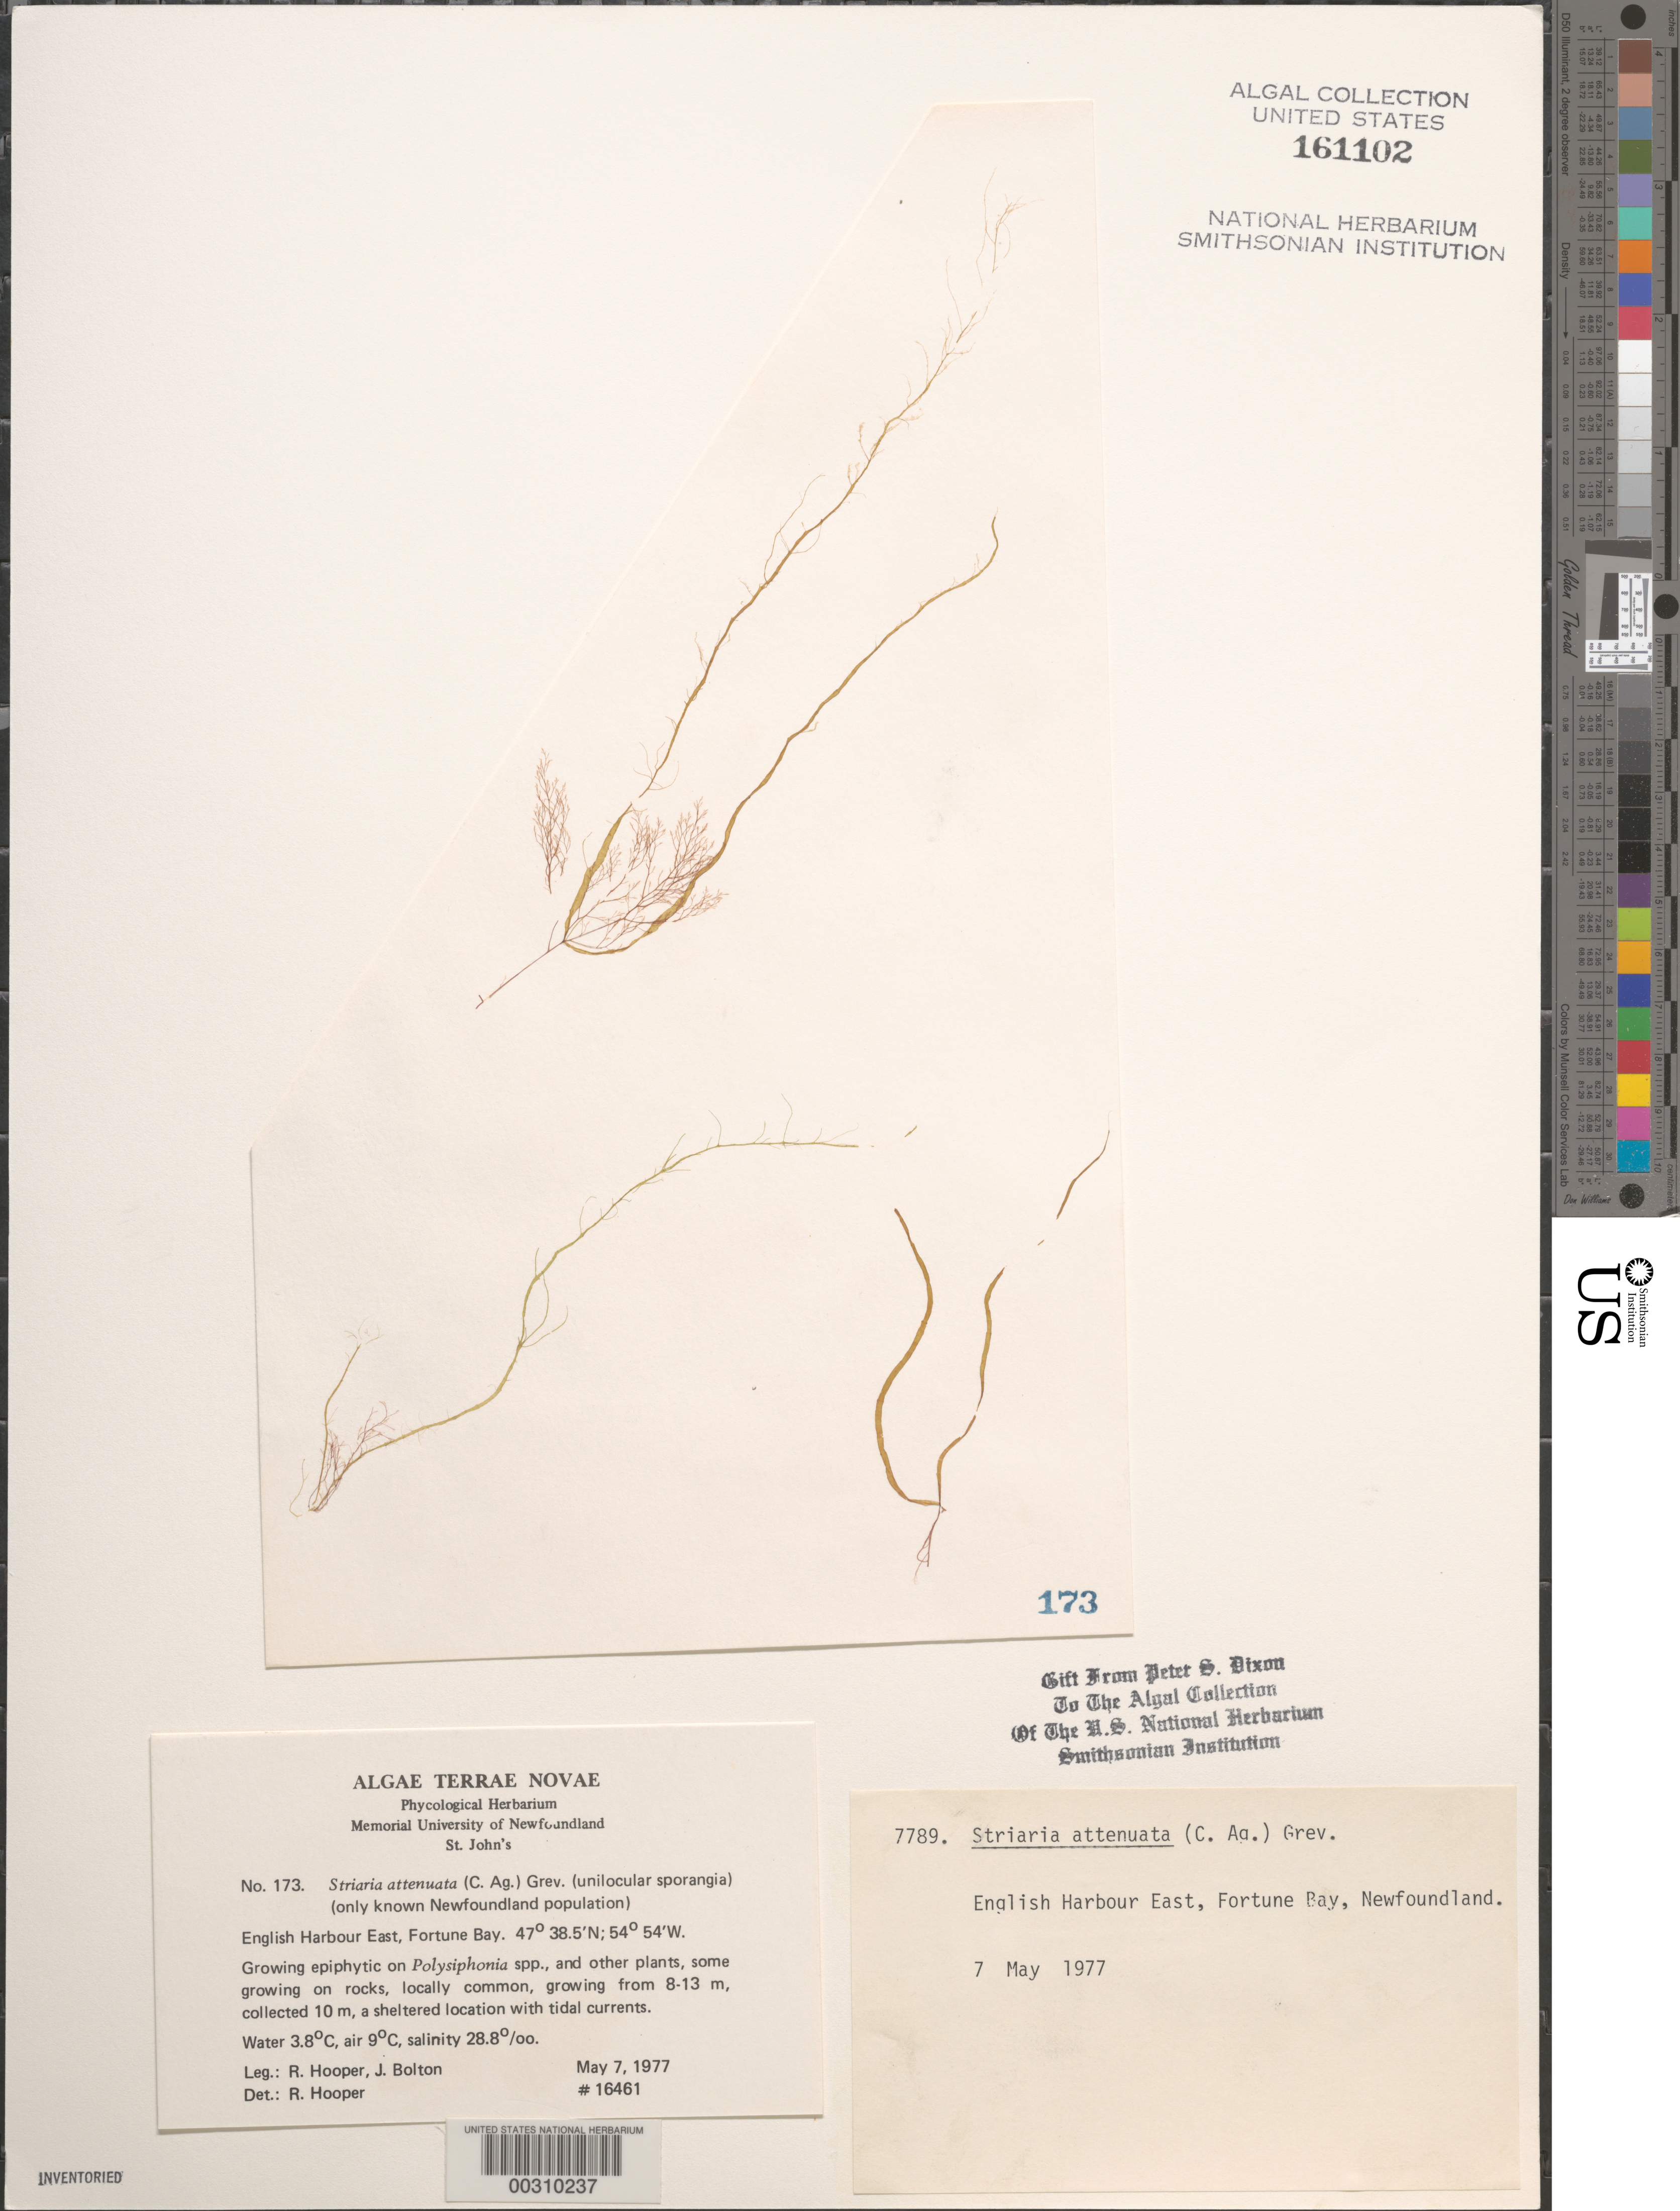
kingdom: Chromista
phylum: Ochrophyta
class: Phaeophyceae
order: Dictyosiphonales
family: Striariaceae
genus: Striaria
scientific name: Striaria attenuata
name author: (Grev.) Grev.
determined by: Hooper, R. G.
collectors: R. G. Hooper & J. Bolton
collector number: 16461 & PSD 7789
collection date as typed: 07 May 1977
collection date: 1977-05-07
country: Canada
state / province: Newfoundland and Labrador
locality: English Harbor East, Fortune Bay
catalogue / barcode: US 161102